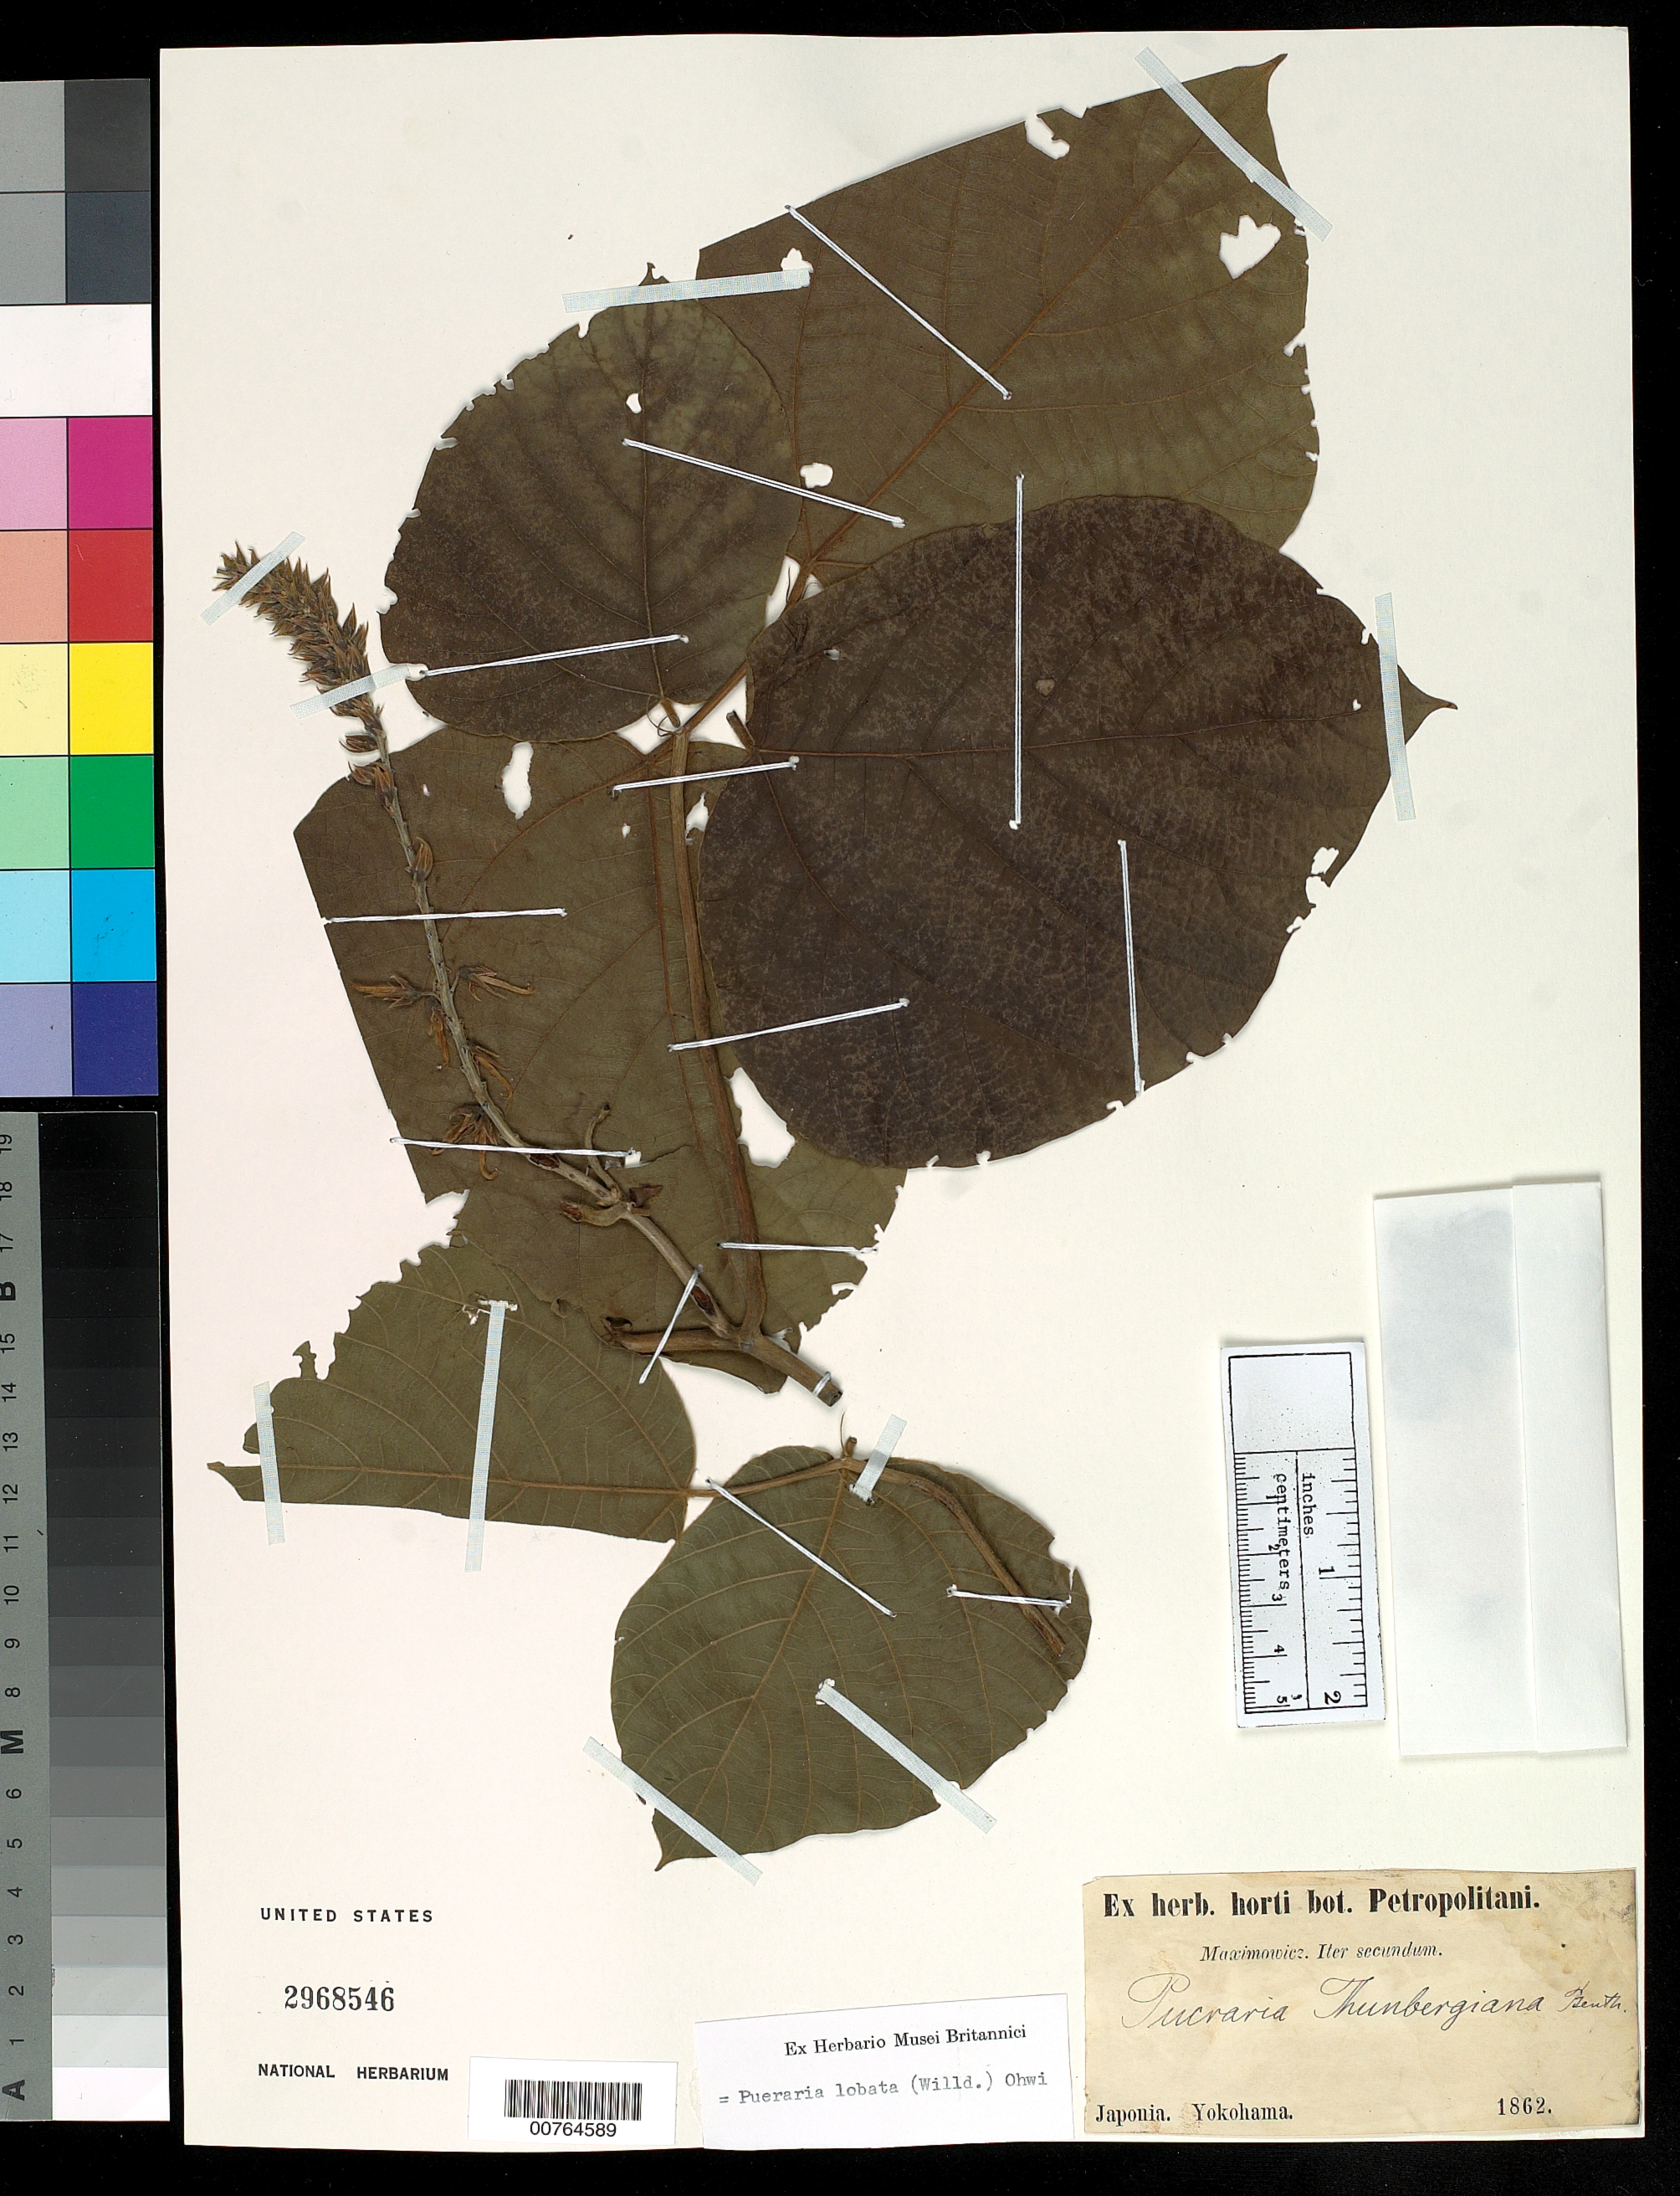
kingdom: Plantae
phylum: Tracheophyta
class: Magnoliopsida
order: Fabales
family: Fabaceae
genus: Pueraria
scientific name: Pueraria lobata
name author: (Willd.) Ohwi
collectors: C. J. Maximowicz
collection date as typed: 1862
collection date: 1862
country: Japan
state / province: Kanagawa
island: Honshu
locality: Yokohama.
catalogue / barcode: US 2968546